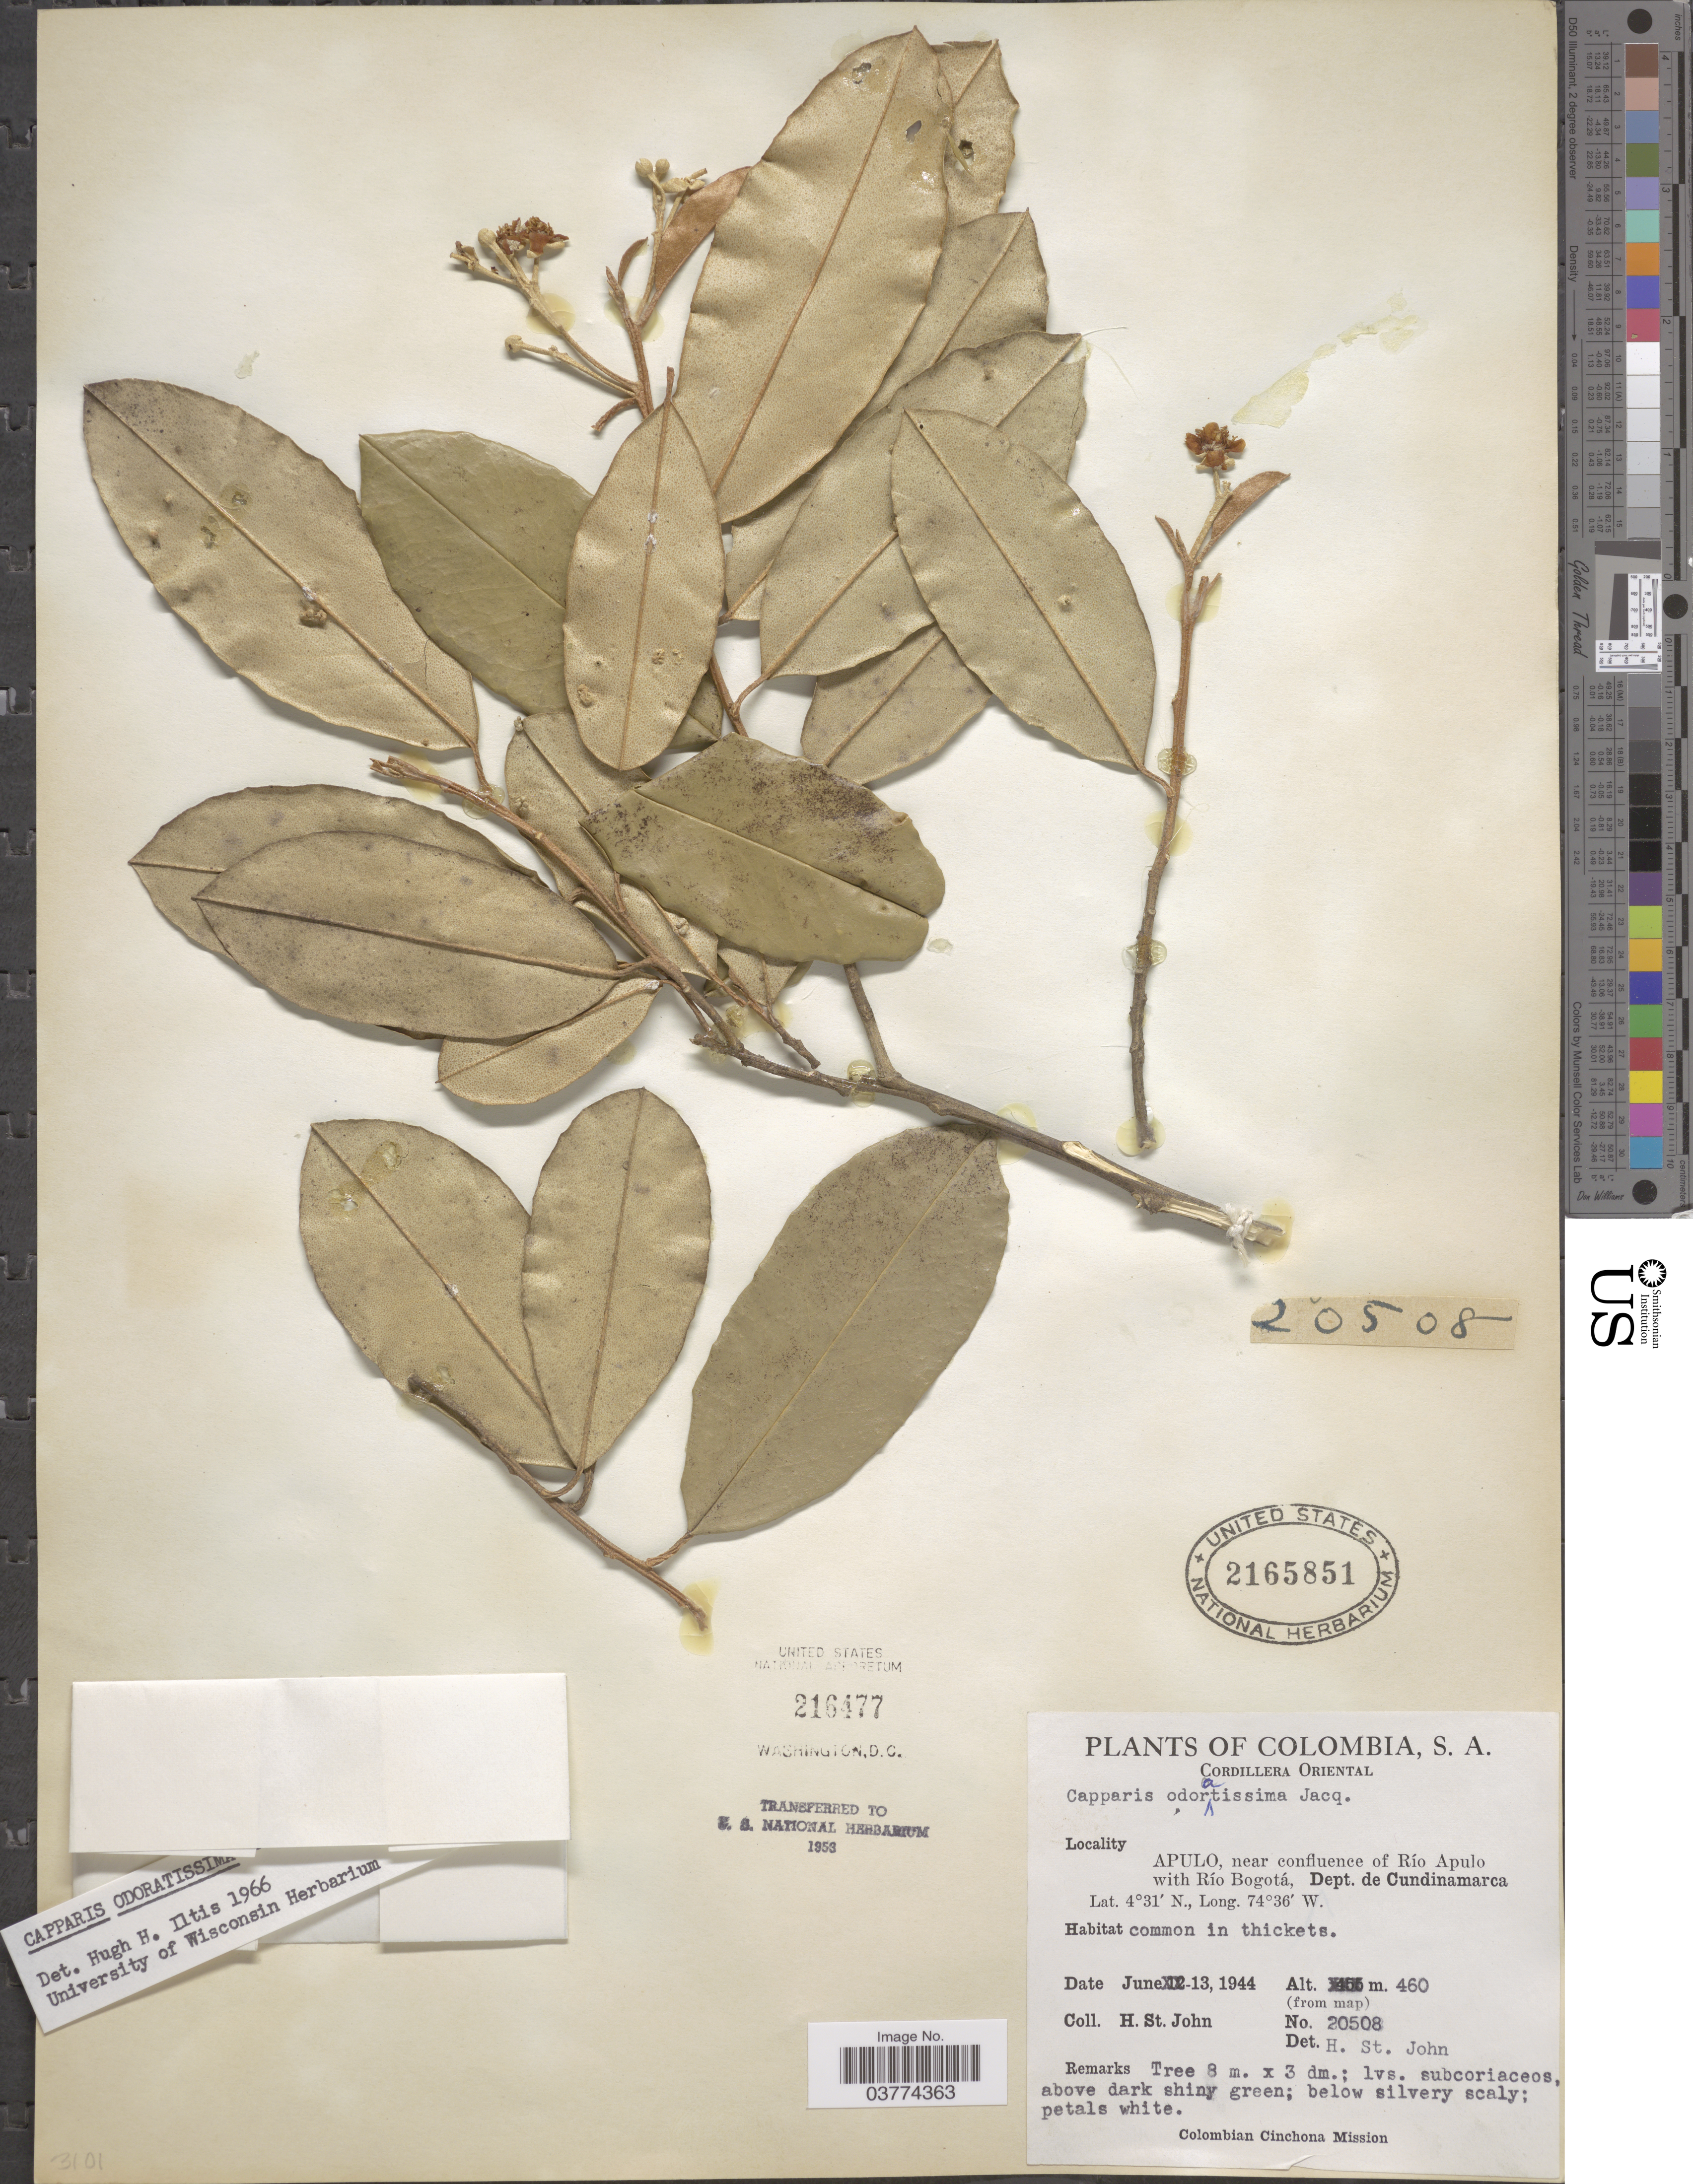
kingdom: Plantae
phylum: Tracheophyta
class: Magnoliopsida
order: Brassicales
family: Capparaceae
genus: Quadrella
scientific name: Quadrella odoratissima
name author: (Jacq.) Hutch.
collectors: H. St. John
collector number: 20508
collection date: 1944-06-13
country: Colombia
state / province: Cundinamarca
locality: Cordillera Oriental. Apulo, near confluence of Río Apulo with Río Bogotá, Dept. de Cundinamarca.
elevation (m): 460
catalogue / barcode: US 2165851